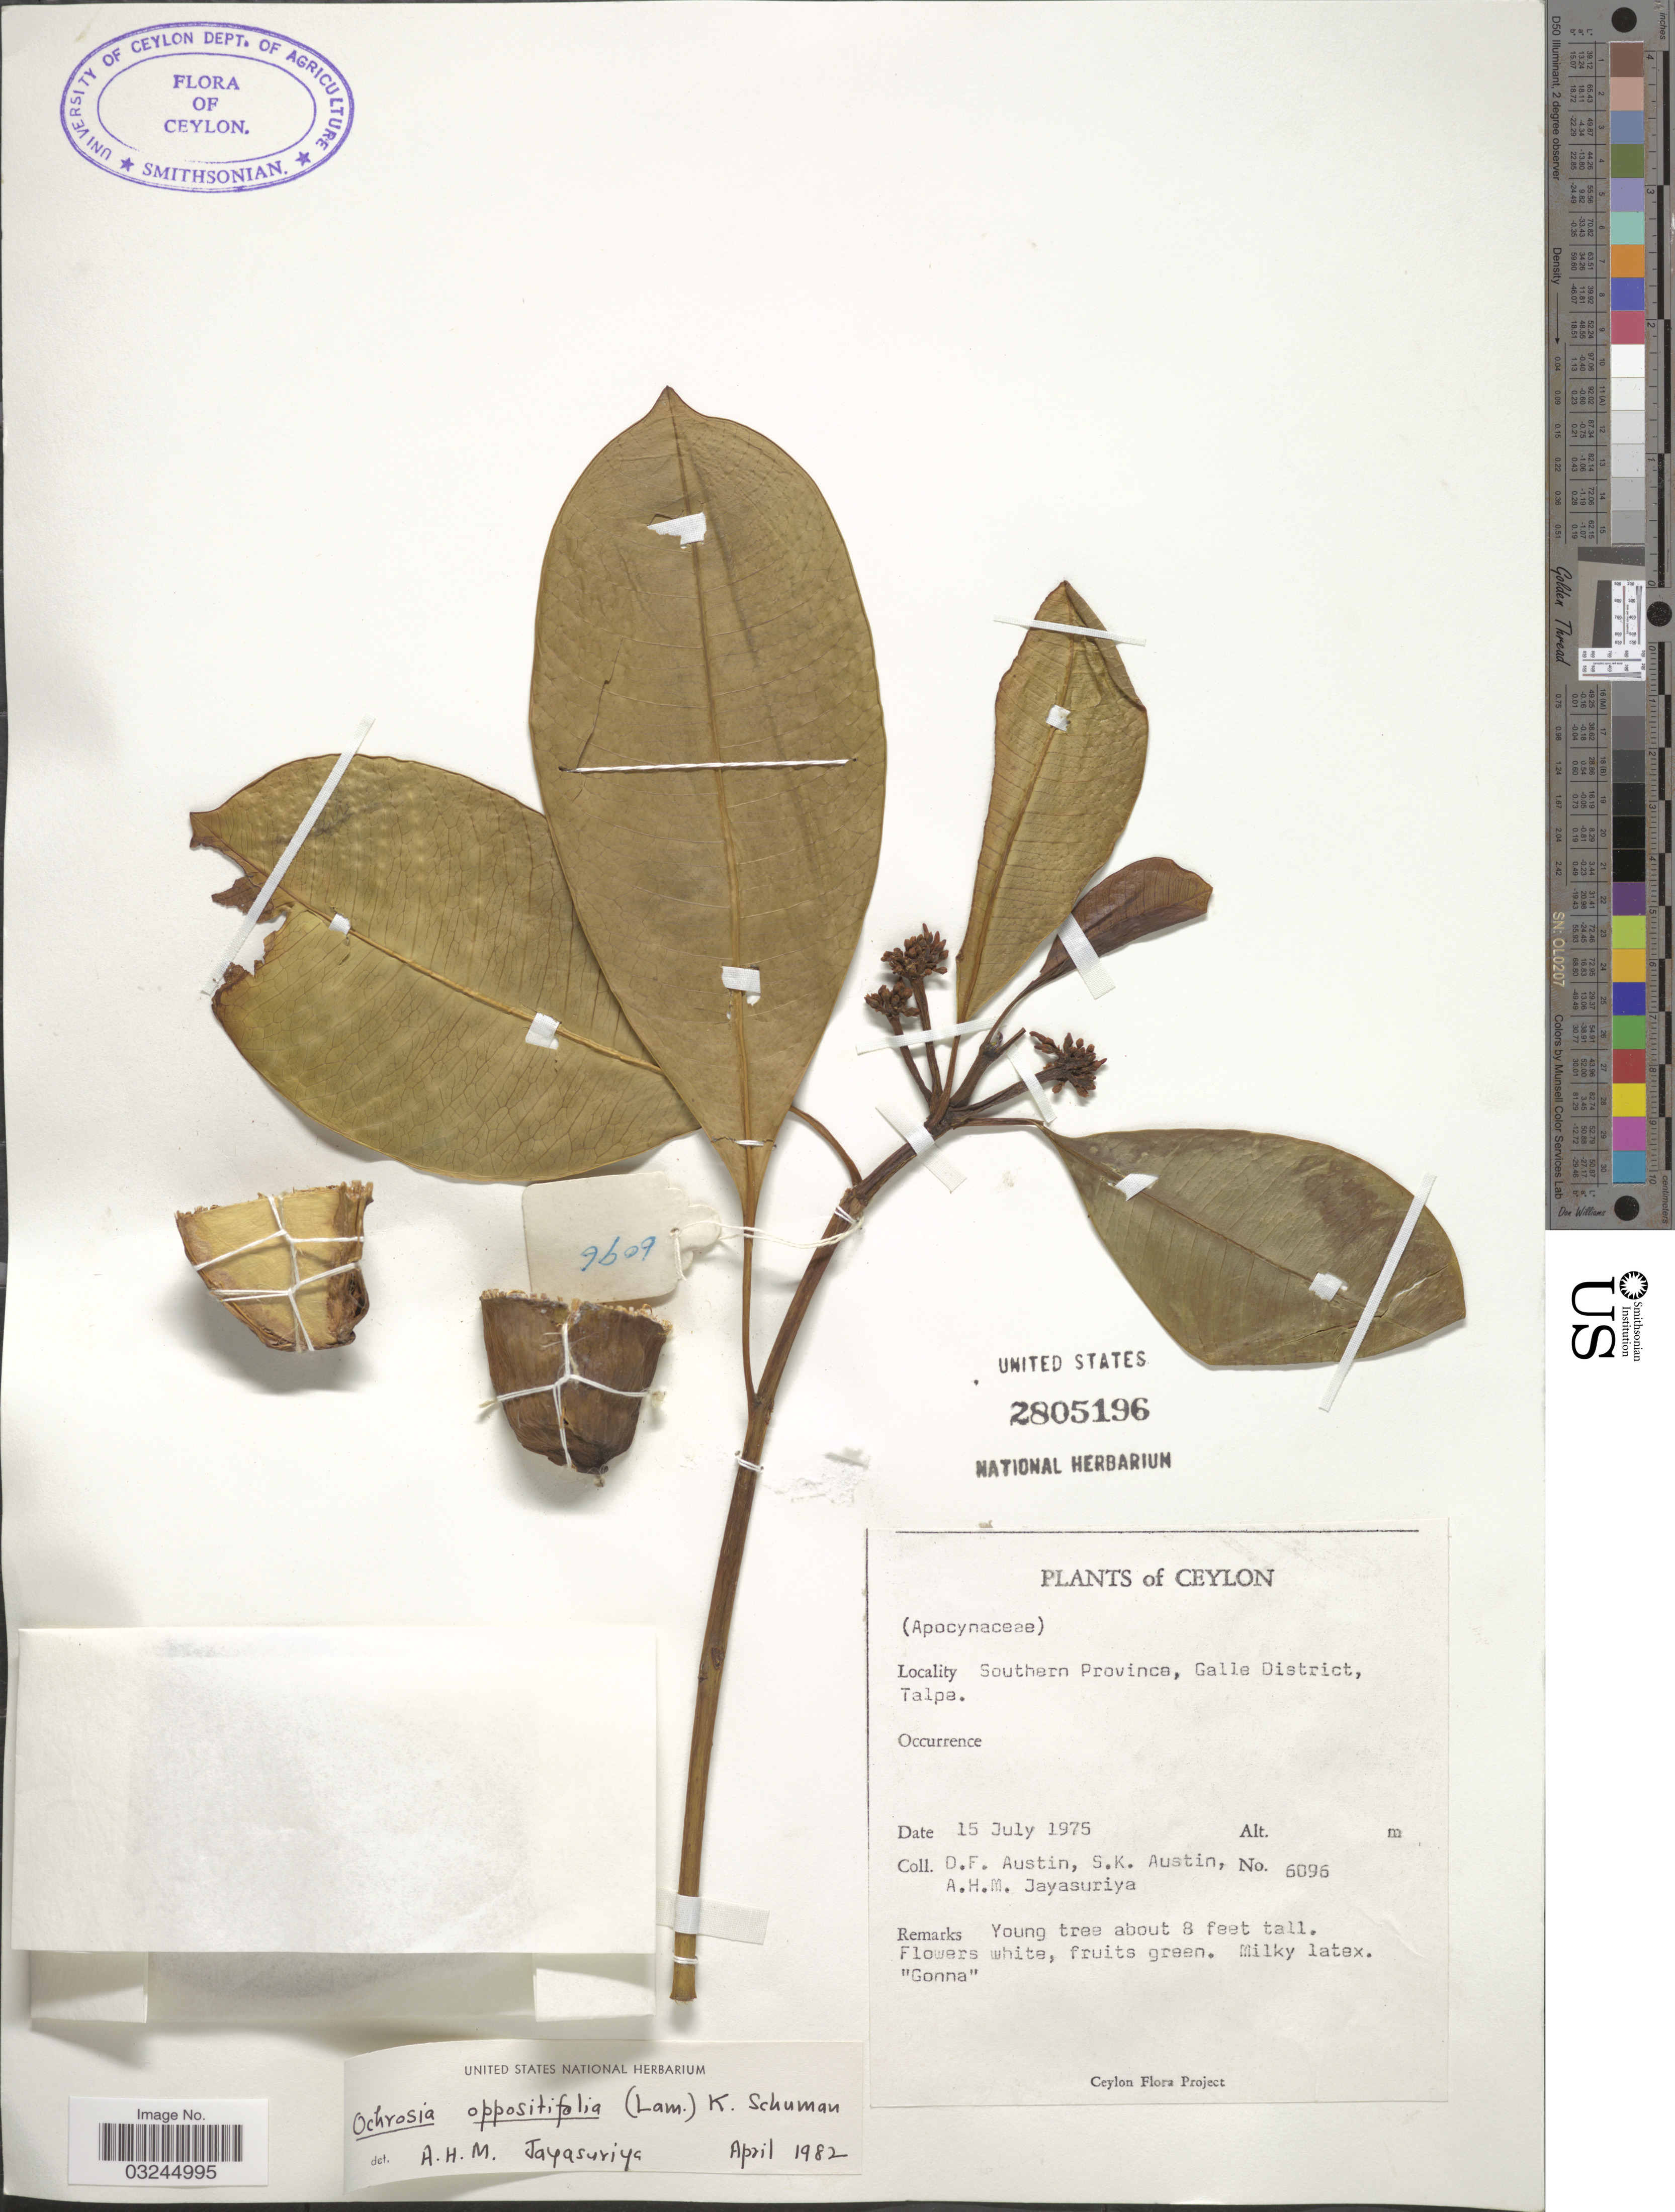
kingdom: Plantae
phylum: Tracheophyta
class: Magnoliopsida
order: Gentianales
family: Apocynaceae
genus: Ochrosia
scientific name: Ochrosia oppositifolia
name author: (Lam.) K. Schum.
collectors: D. Austin, S. Austin & A. H. Jayasuriya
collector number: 6096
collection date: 1975-07-15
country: Sri Lanka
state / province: Southern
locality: Ceylon. Southern Province, Galle District, Talpa.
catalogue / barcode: US 2805196